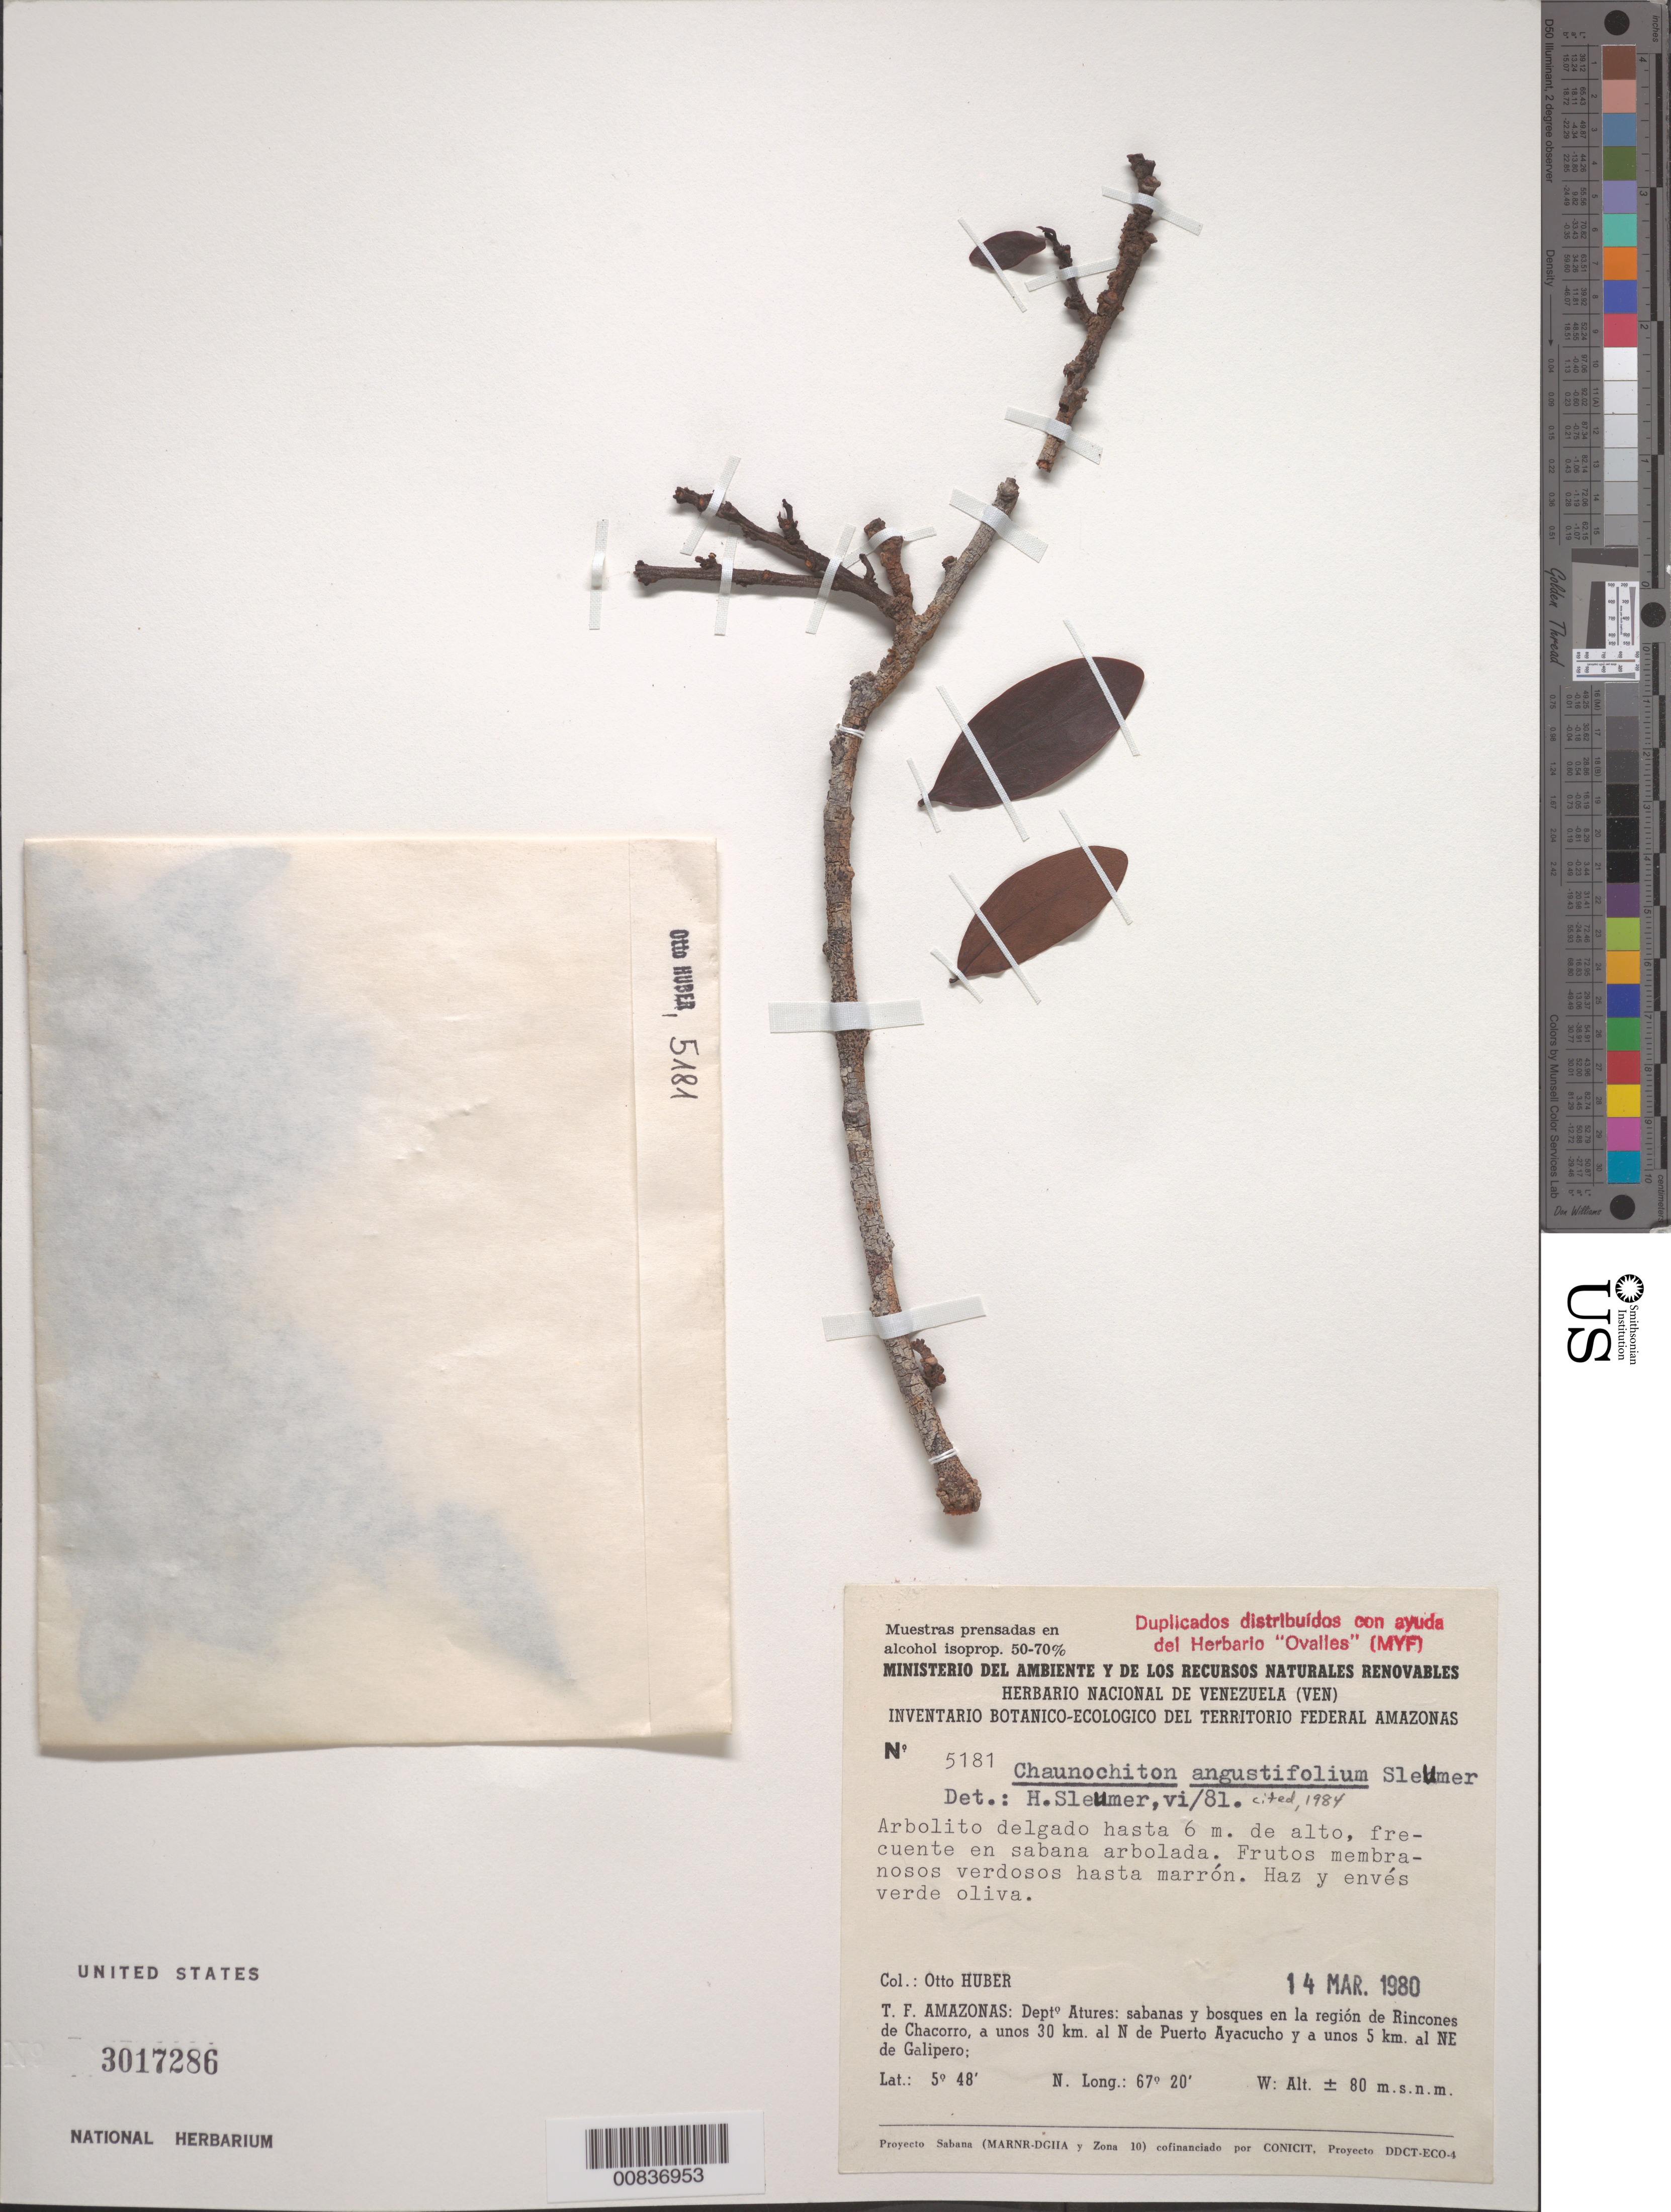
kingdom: Plantae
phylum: Tracheophyta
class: Magnoliopsida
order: Santalales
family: Aptandraceae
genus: Chaunochiton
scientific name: Chaunochiton angustifolium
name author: Sleumer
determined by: Sleumer, H. O.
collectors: O. Huber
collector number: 5181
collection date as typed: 14-Mar-80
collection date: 1980-03-14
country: Venezuela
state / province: Amazonas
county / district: Atures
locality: Rincones de Chacorro, 30 km N de Puerto Ayacucho, 5 km NE Galipero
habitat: Sabanas y bosques, en sabana arbolada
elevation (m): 80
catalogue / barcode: US 3117286